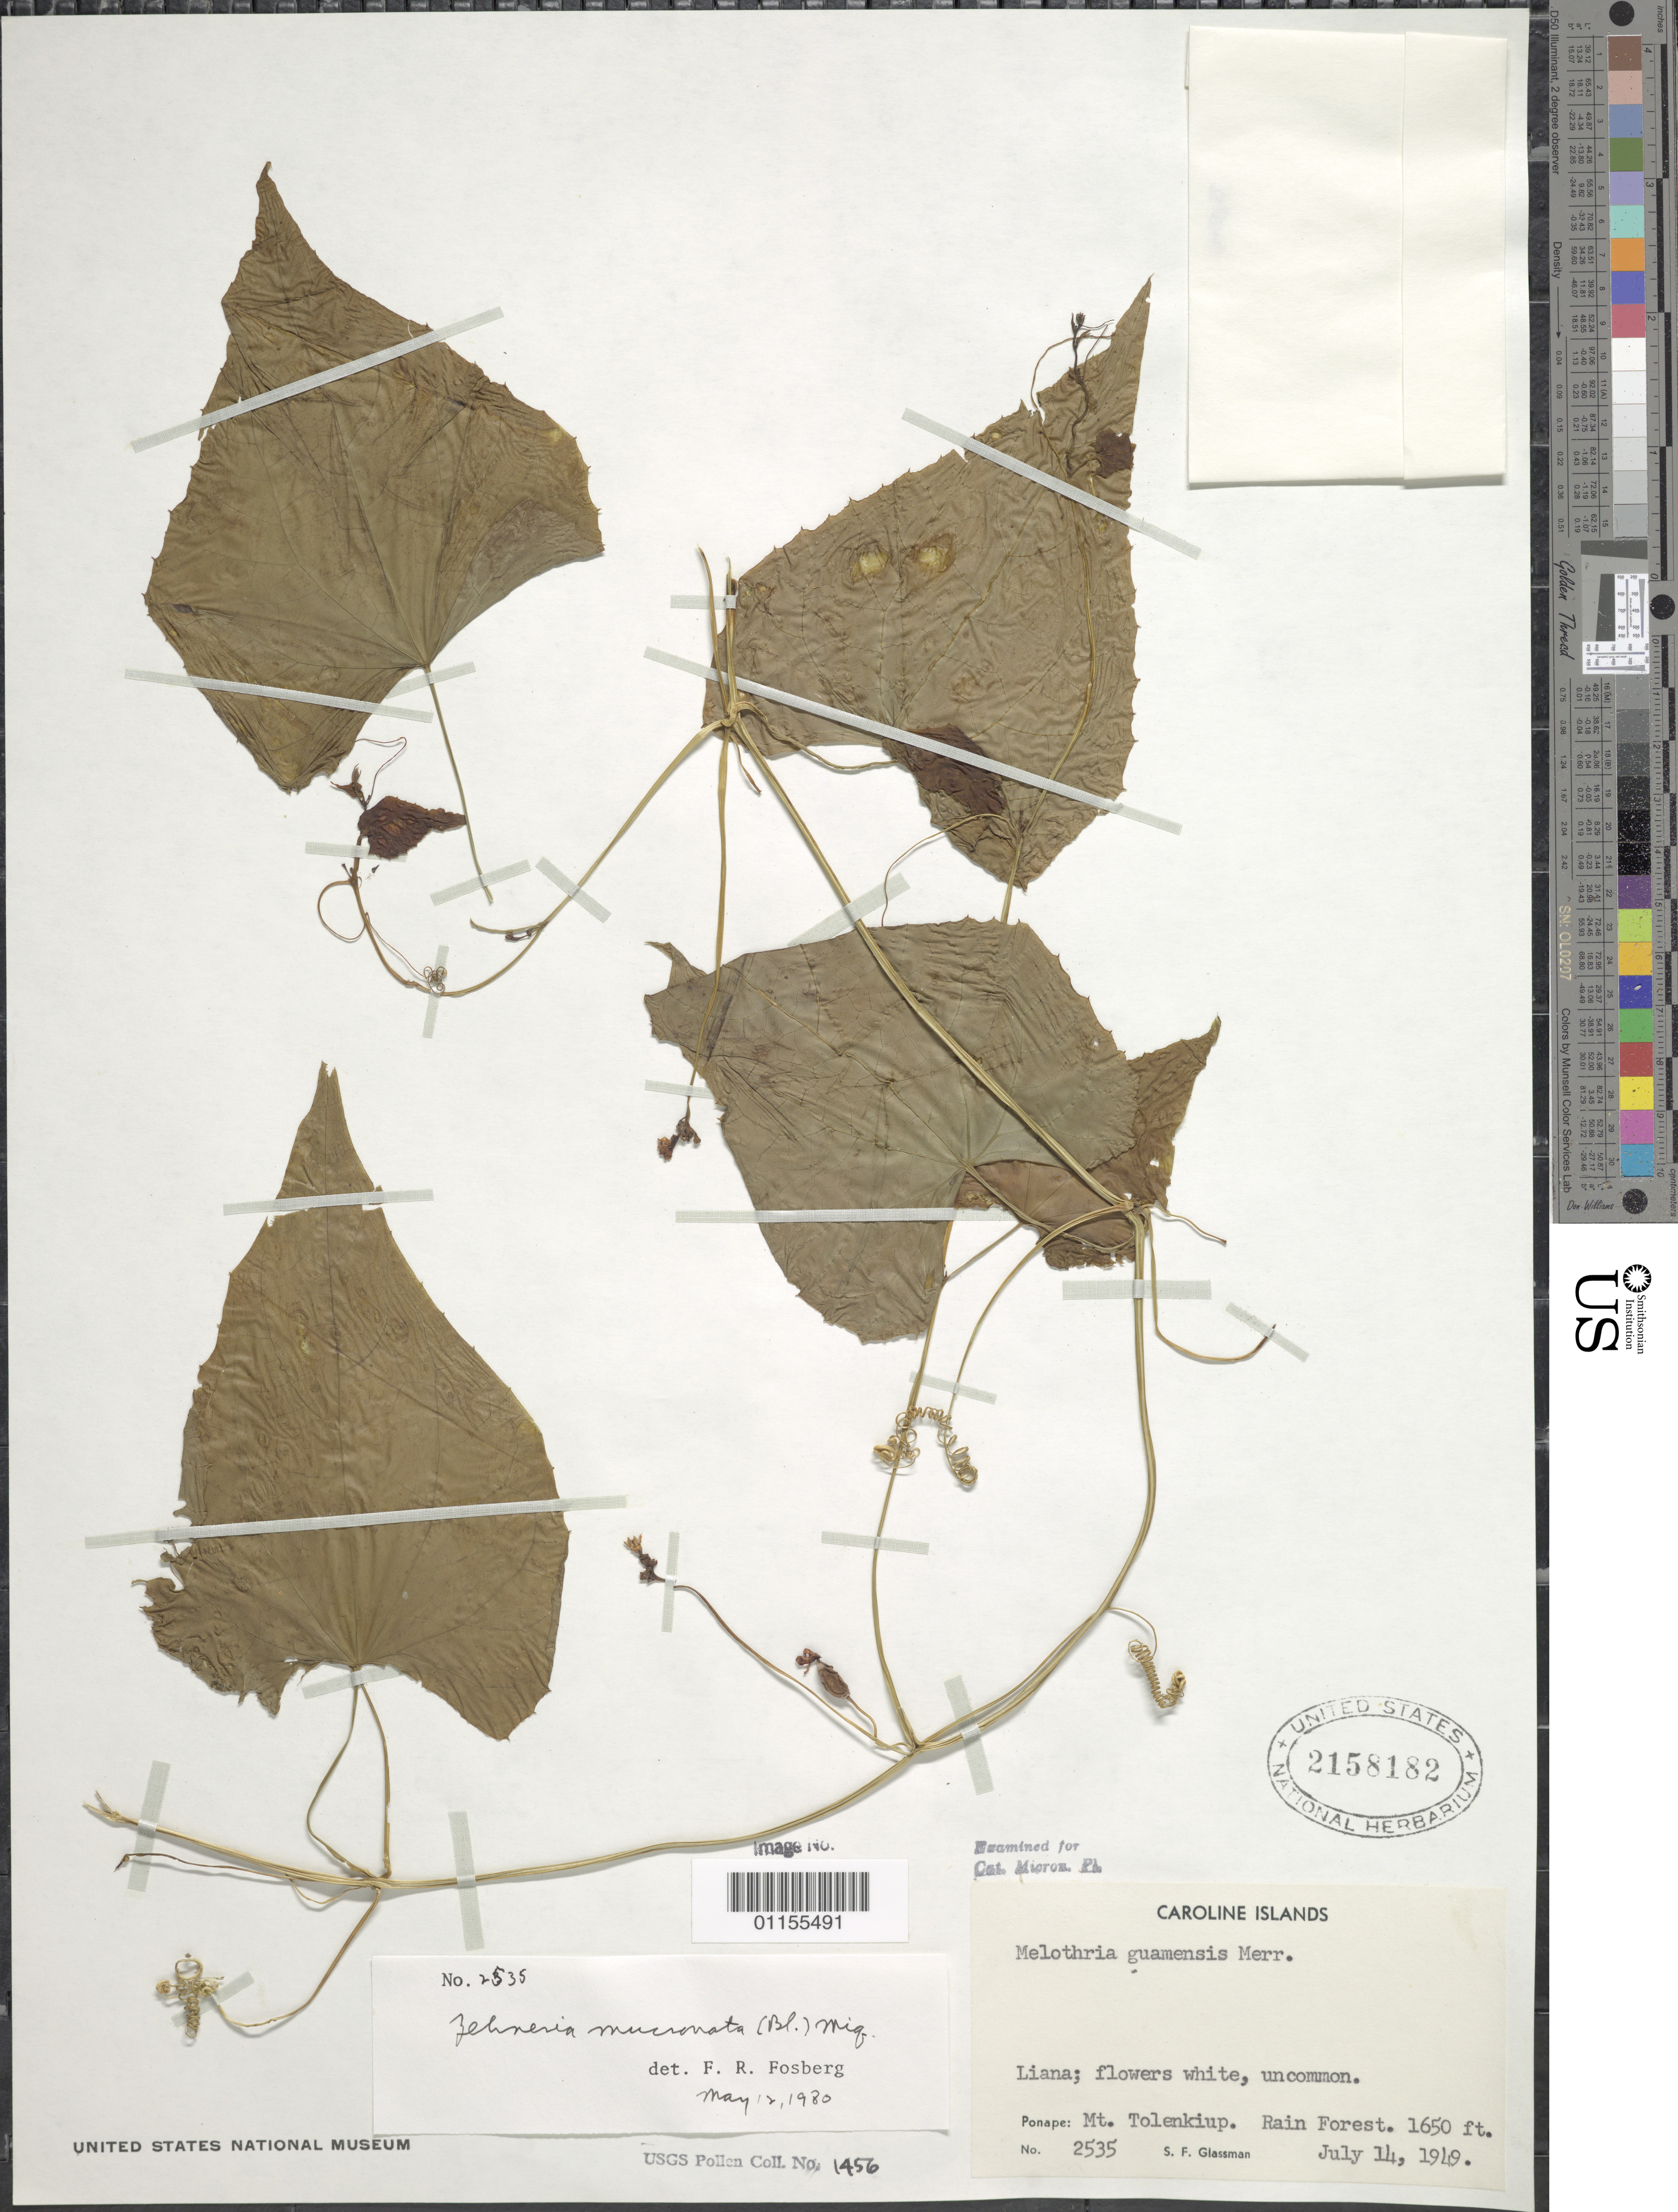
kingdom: Plantae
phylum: Tracheophyta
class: Magnoliopsida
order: Cucurbitales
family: Cucurbitaceae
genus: Zehneria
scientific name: Zehneria mucronata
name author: (Blume) Miq.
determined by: Fosberg, F. R.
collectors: S. F. Glassman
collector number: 2535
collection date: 1949-07-14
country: Micronesia, Federated States of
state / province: Pohnpei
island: Pohnpei [Ponape]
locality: Mt. Tolenkiup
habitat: rain forest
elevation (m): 503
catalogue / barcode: US 2158182